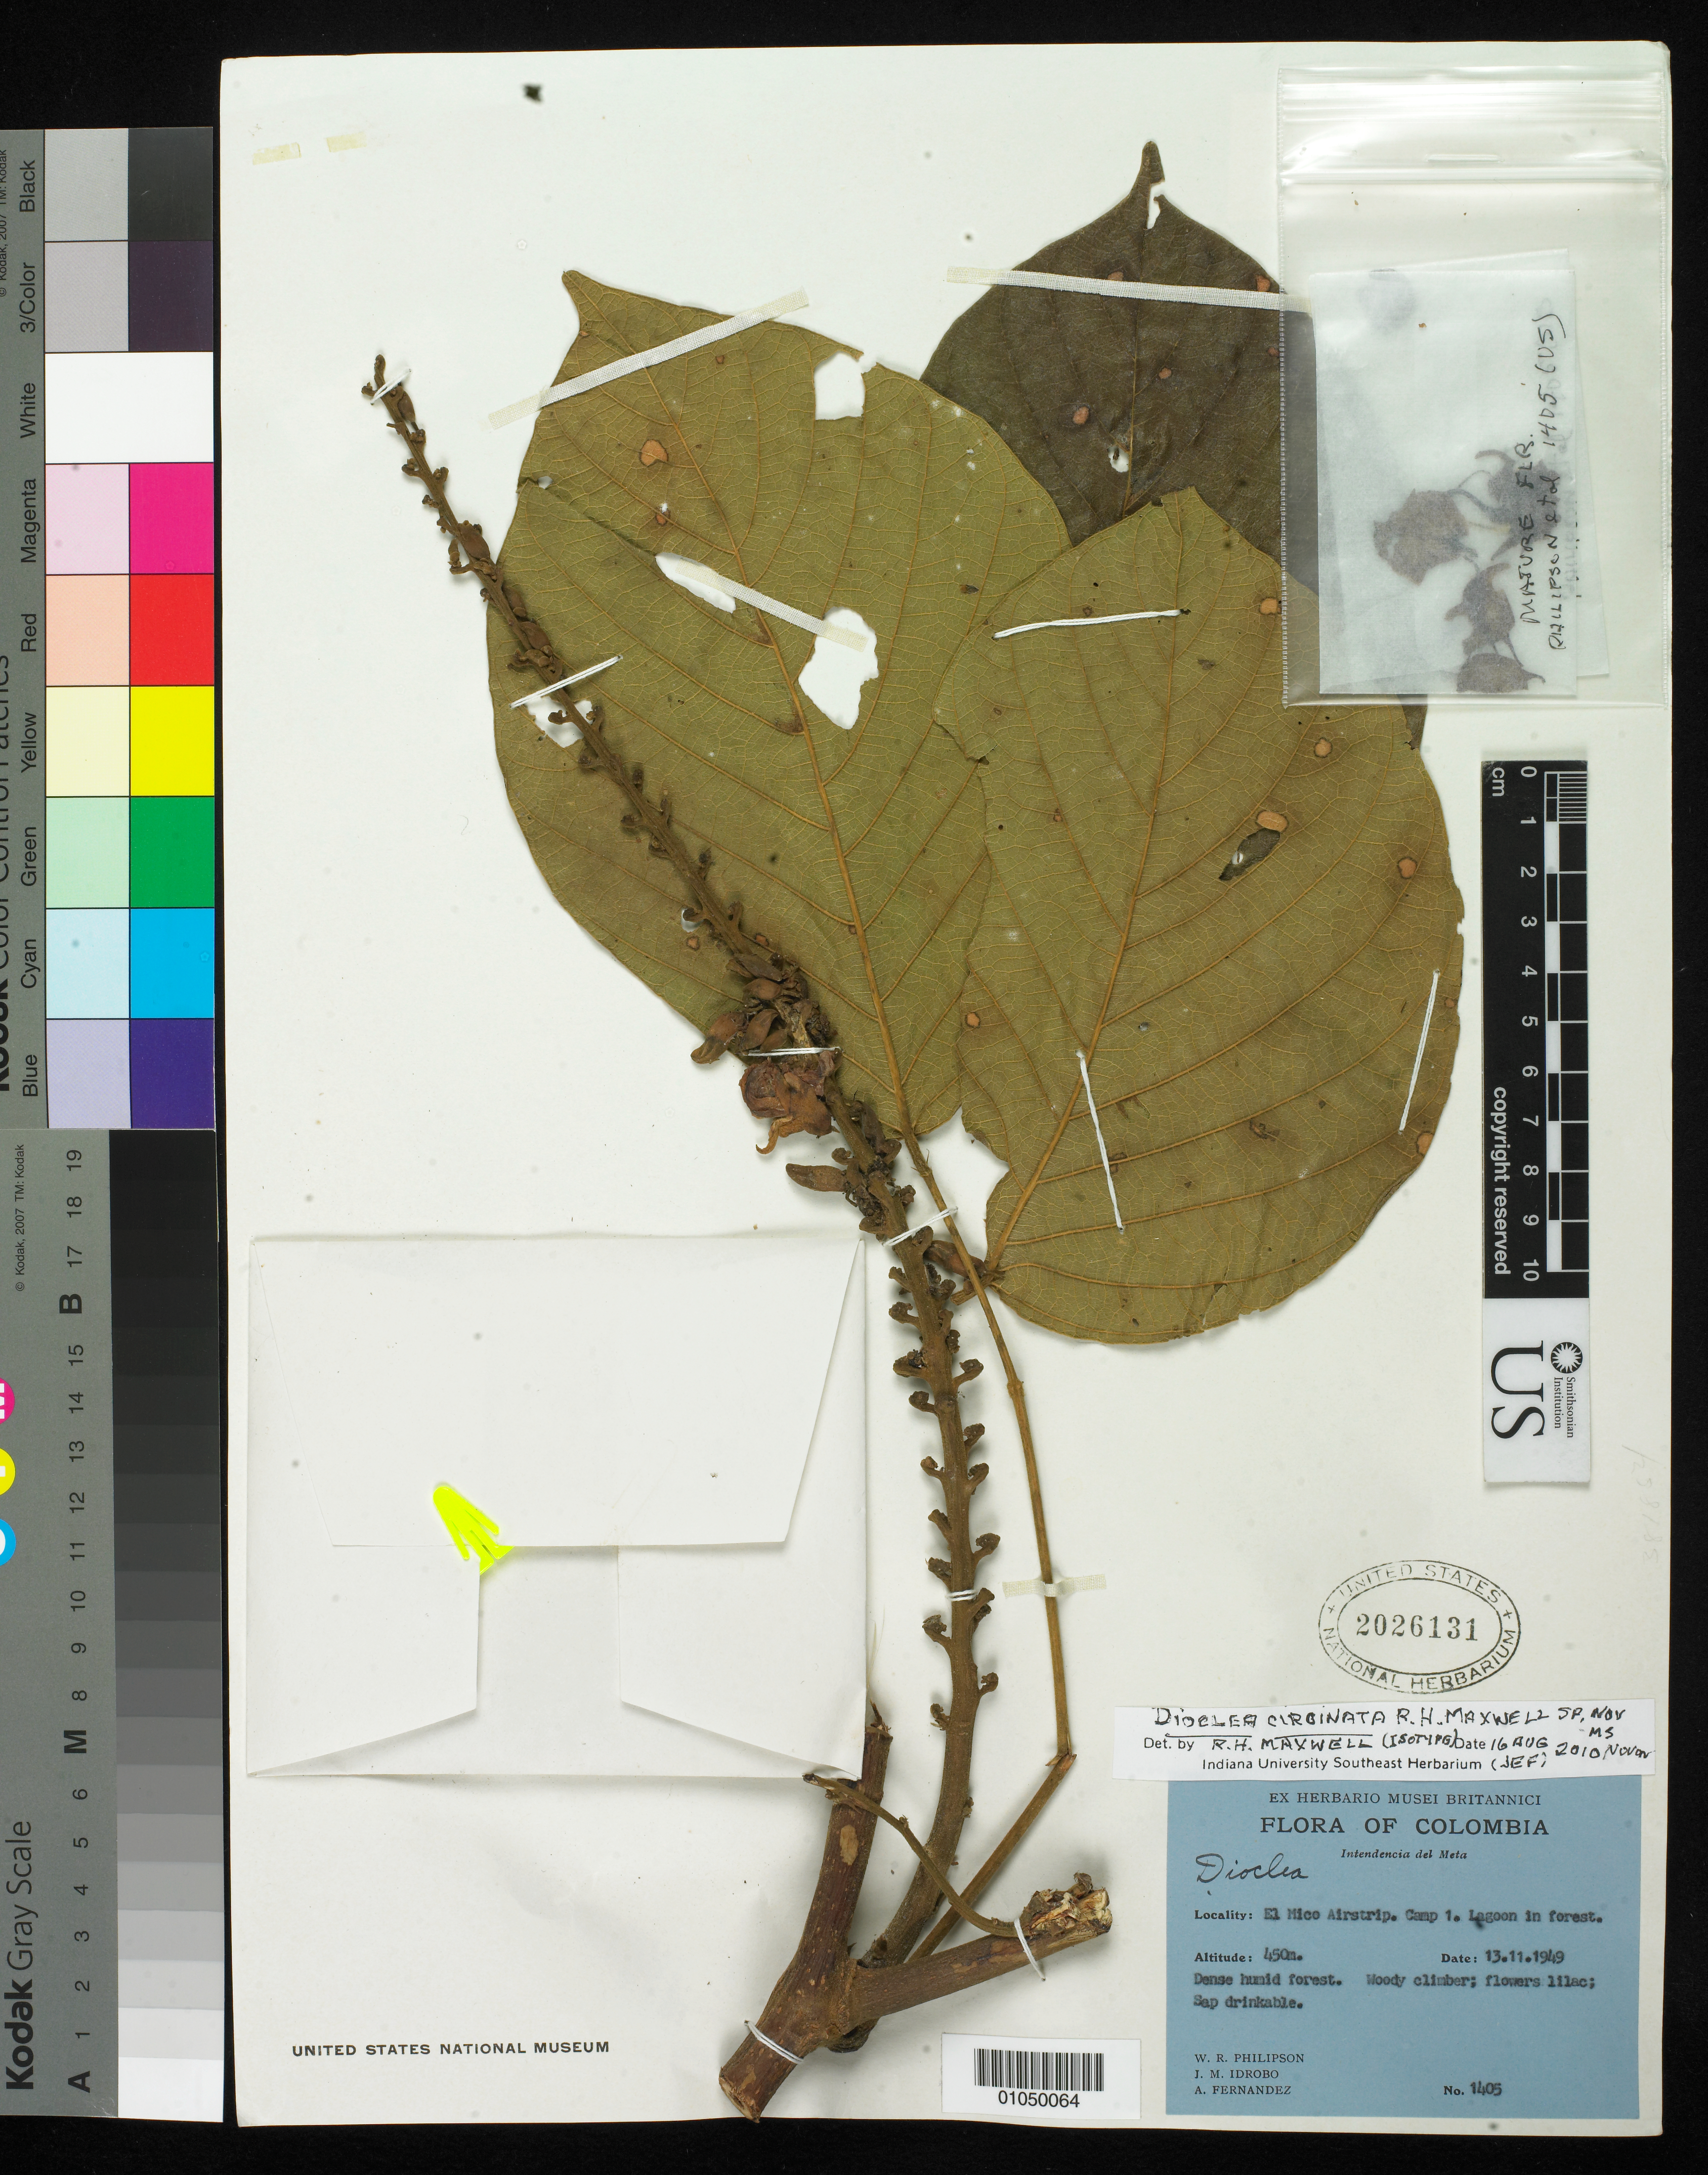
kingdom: Plantae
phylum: Tracheophyta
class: Magnoliopsida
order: Fabales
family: Fabaceae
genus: Dioclea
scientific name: Dioclea circinata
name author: R.H. Maxwell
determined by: Maxwell, R. H., (JEF), Indiana University Southeast (UNITED STATES)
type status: Isotype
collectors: W. R. Philipson, J. M. Idrobo & Á. Fernández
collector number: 1405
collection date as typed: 13 Nov 1949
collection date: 1949-11-13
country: Colombia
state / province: Meta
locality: El Mico Airstrip. Camp 1.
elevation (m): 450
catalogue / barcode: US 2026131